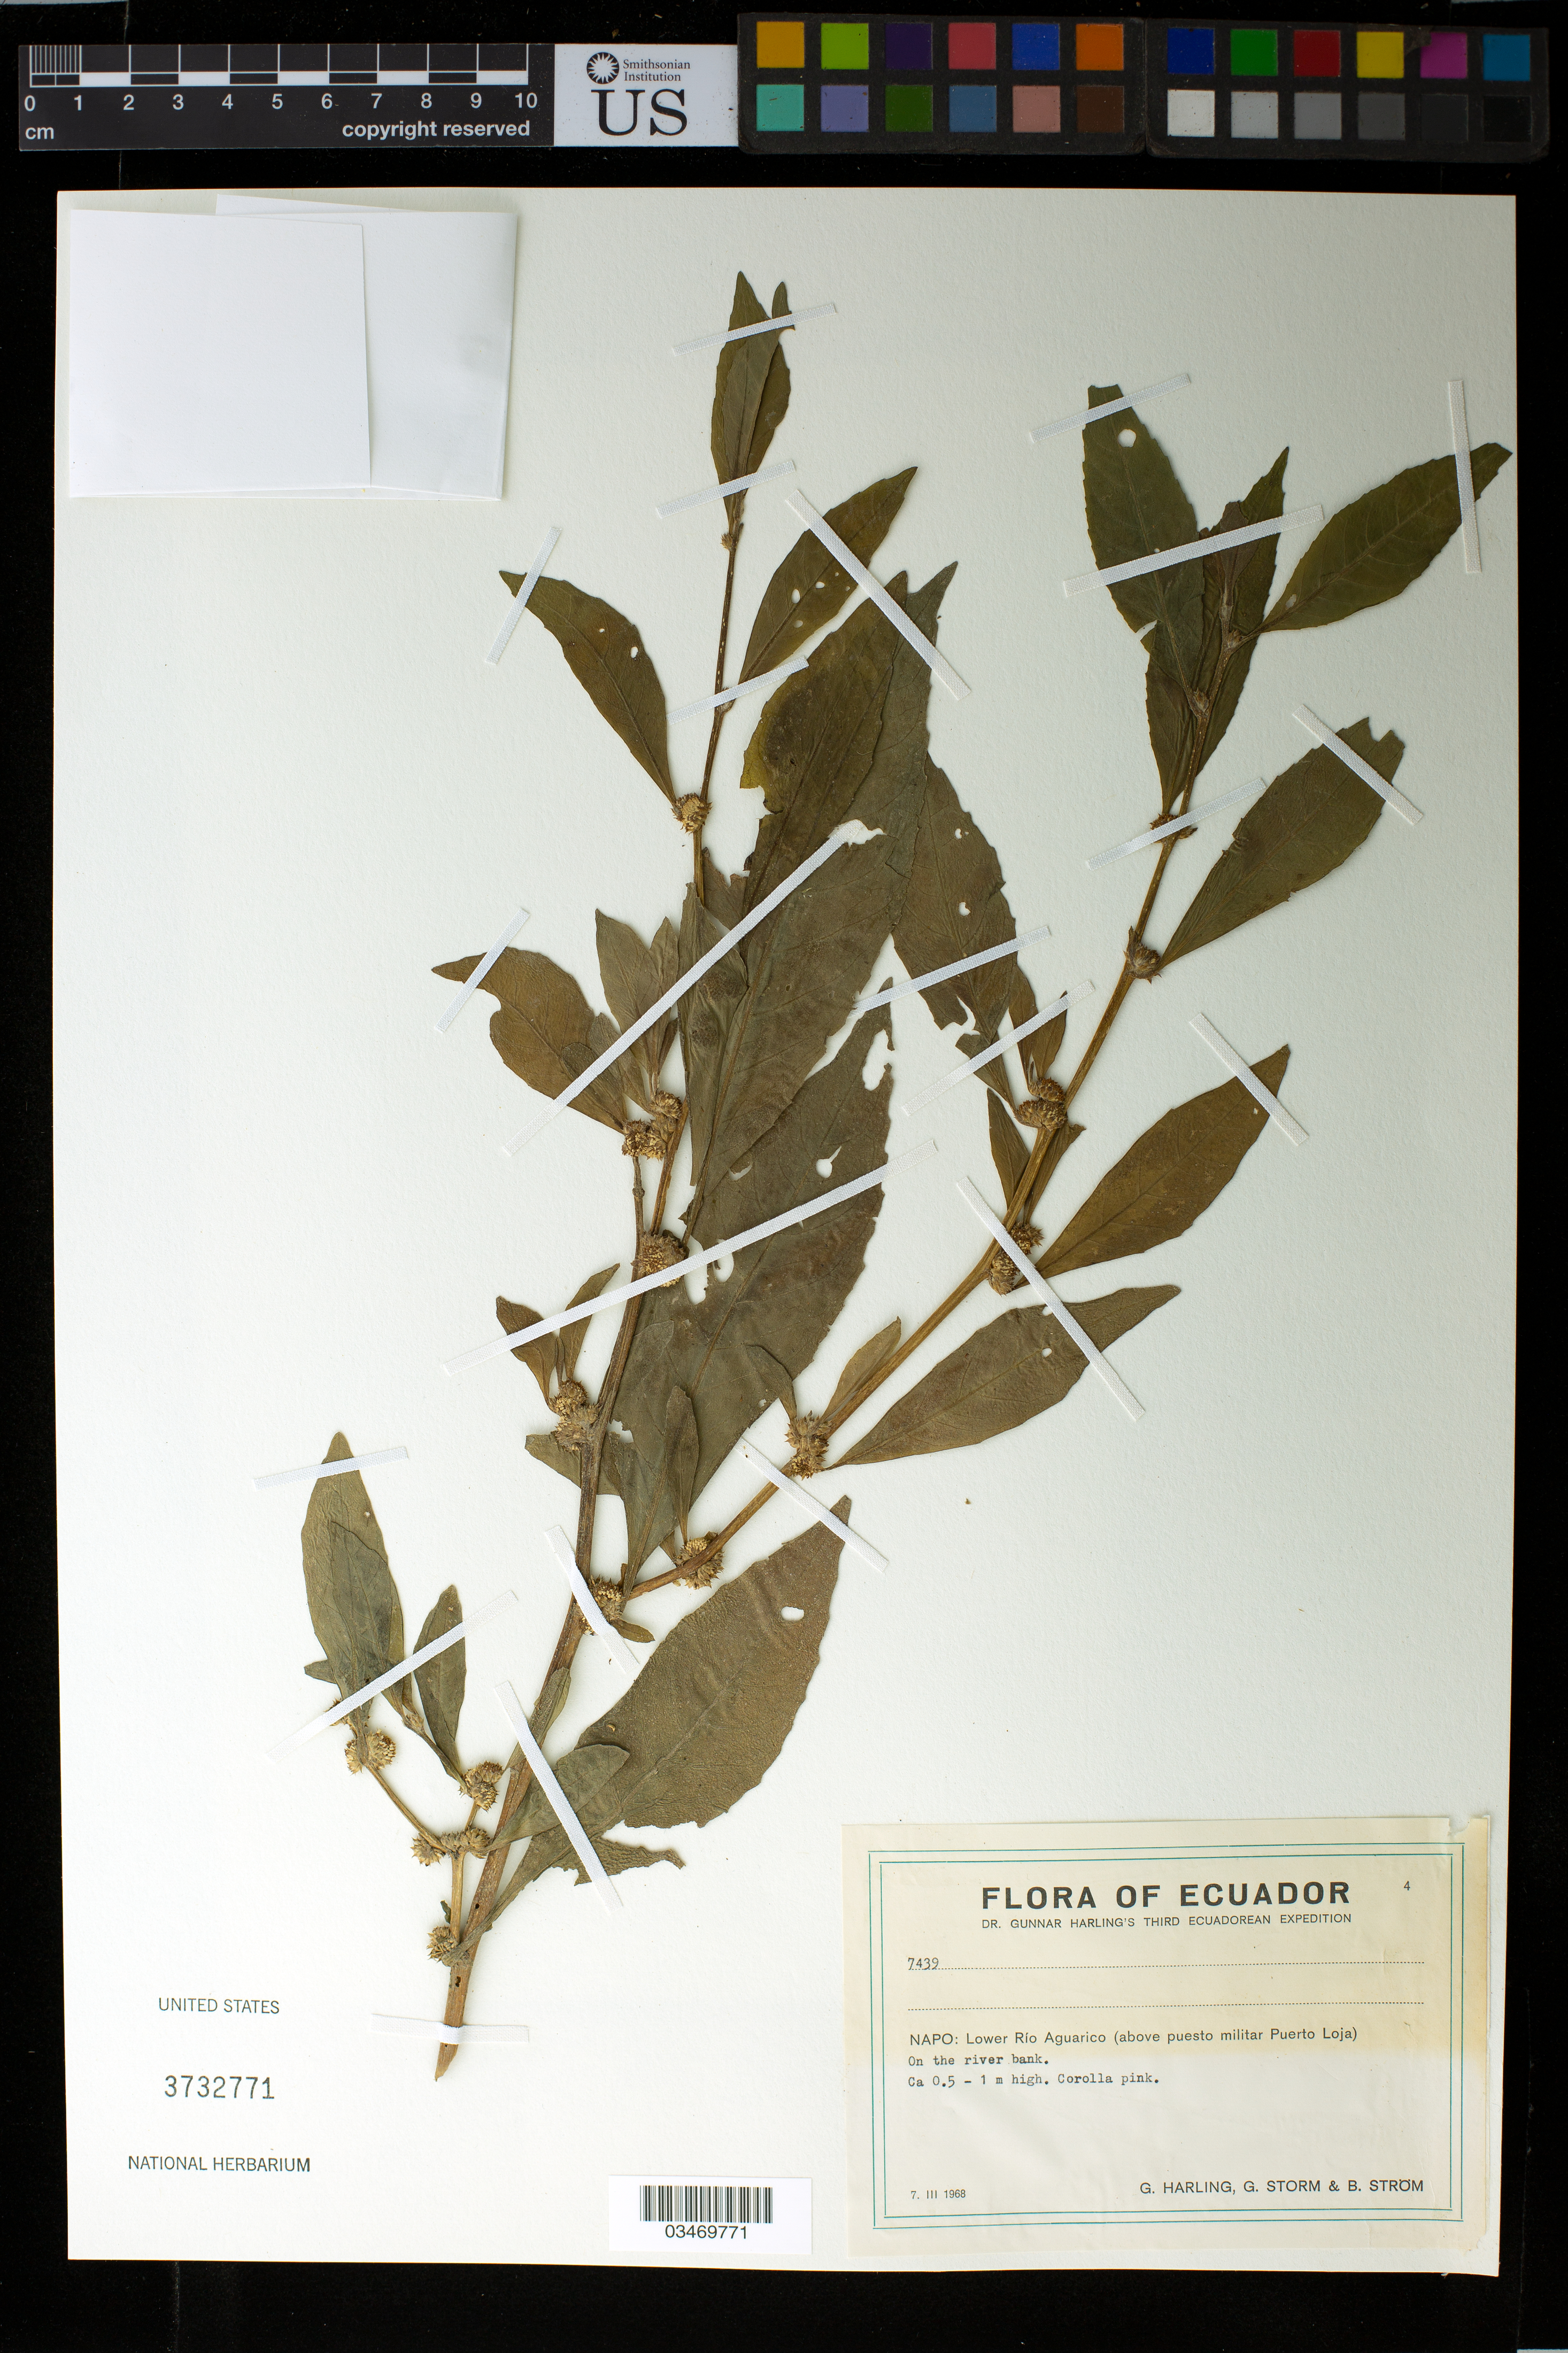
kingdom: Plantae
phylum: Tracheophyta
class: Magnoliopsida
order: Asterales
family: Asteraceae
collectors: G. Harling, G. Storm & B. Strom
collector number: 7439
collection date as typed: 07 Mar 1968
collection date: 1968-03-07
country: Ecuador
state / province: Napo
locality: Lower Rio Aguarico above puesto militar Puerto Loja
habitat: On the river bank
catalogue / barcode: US 3732771